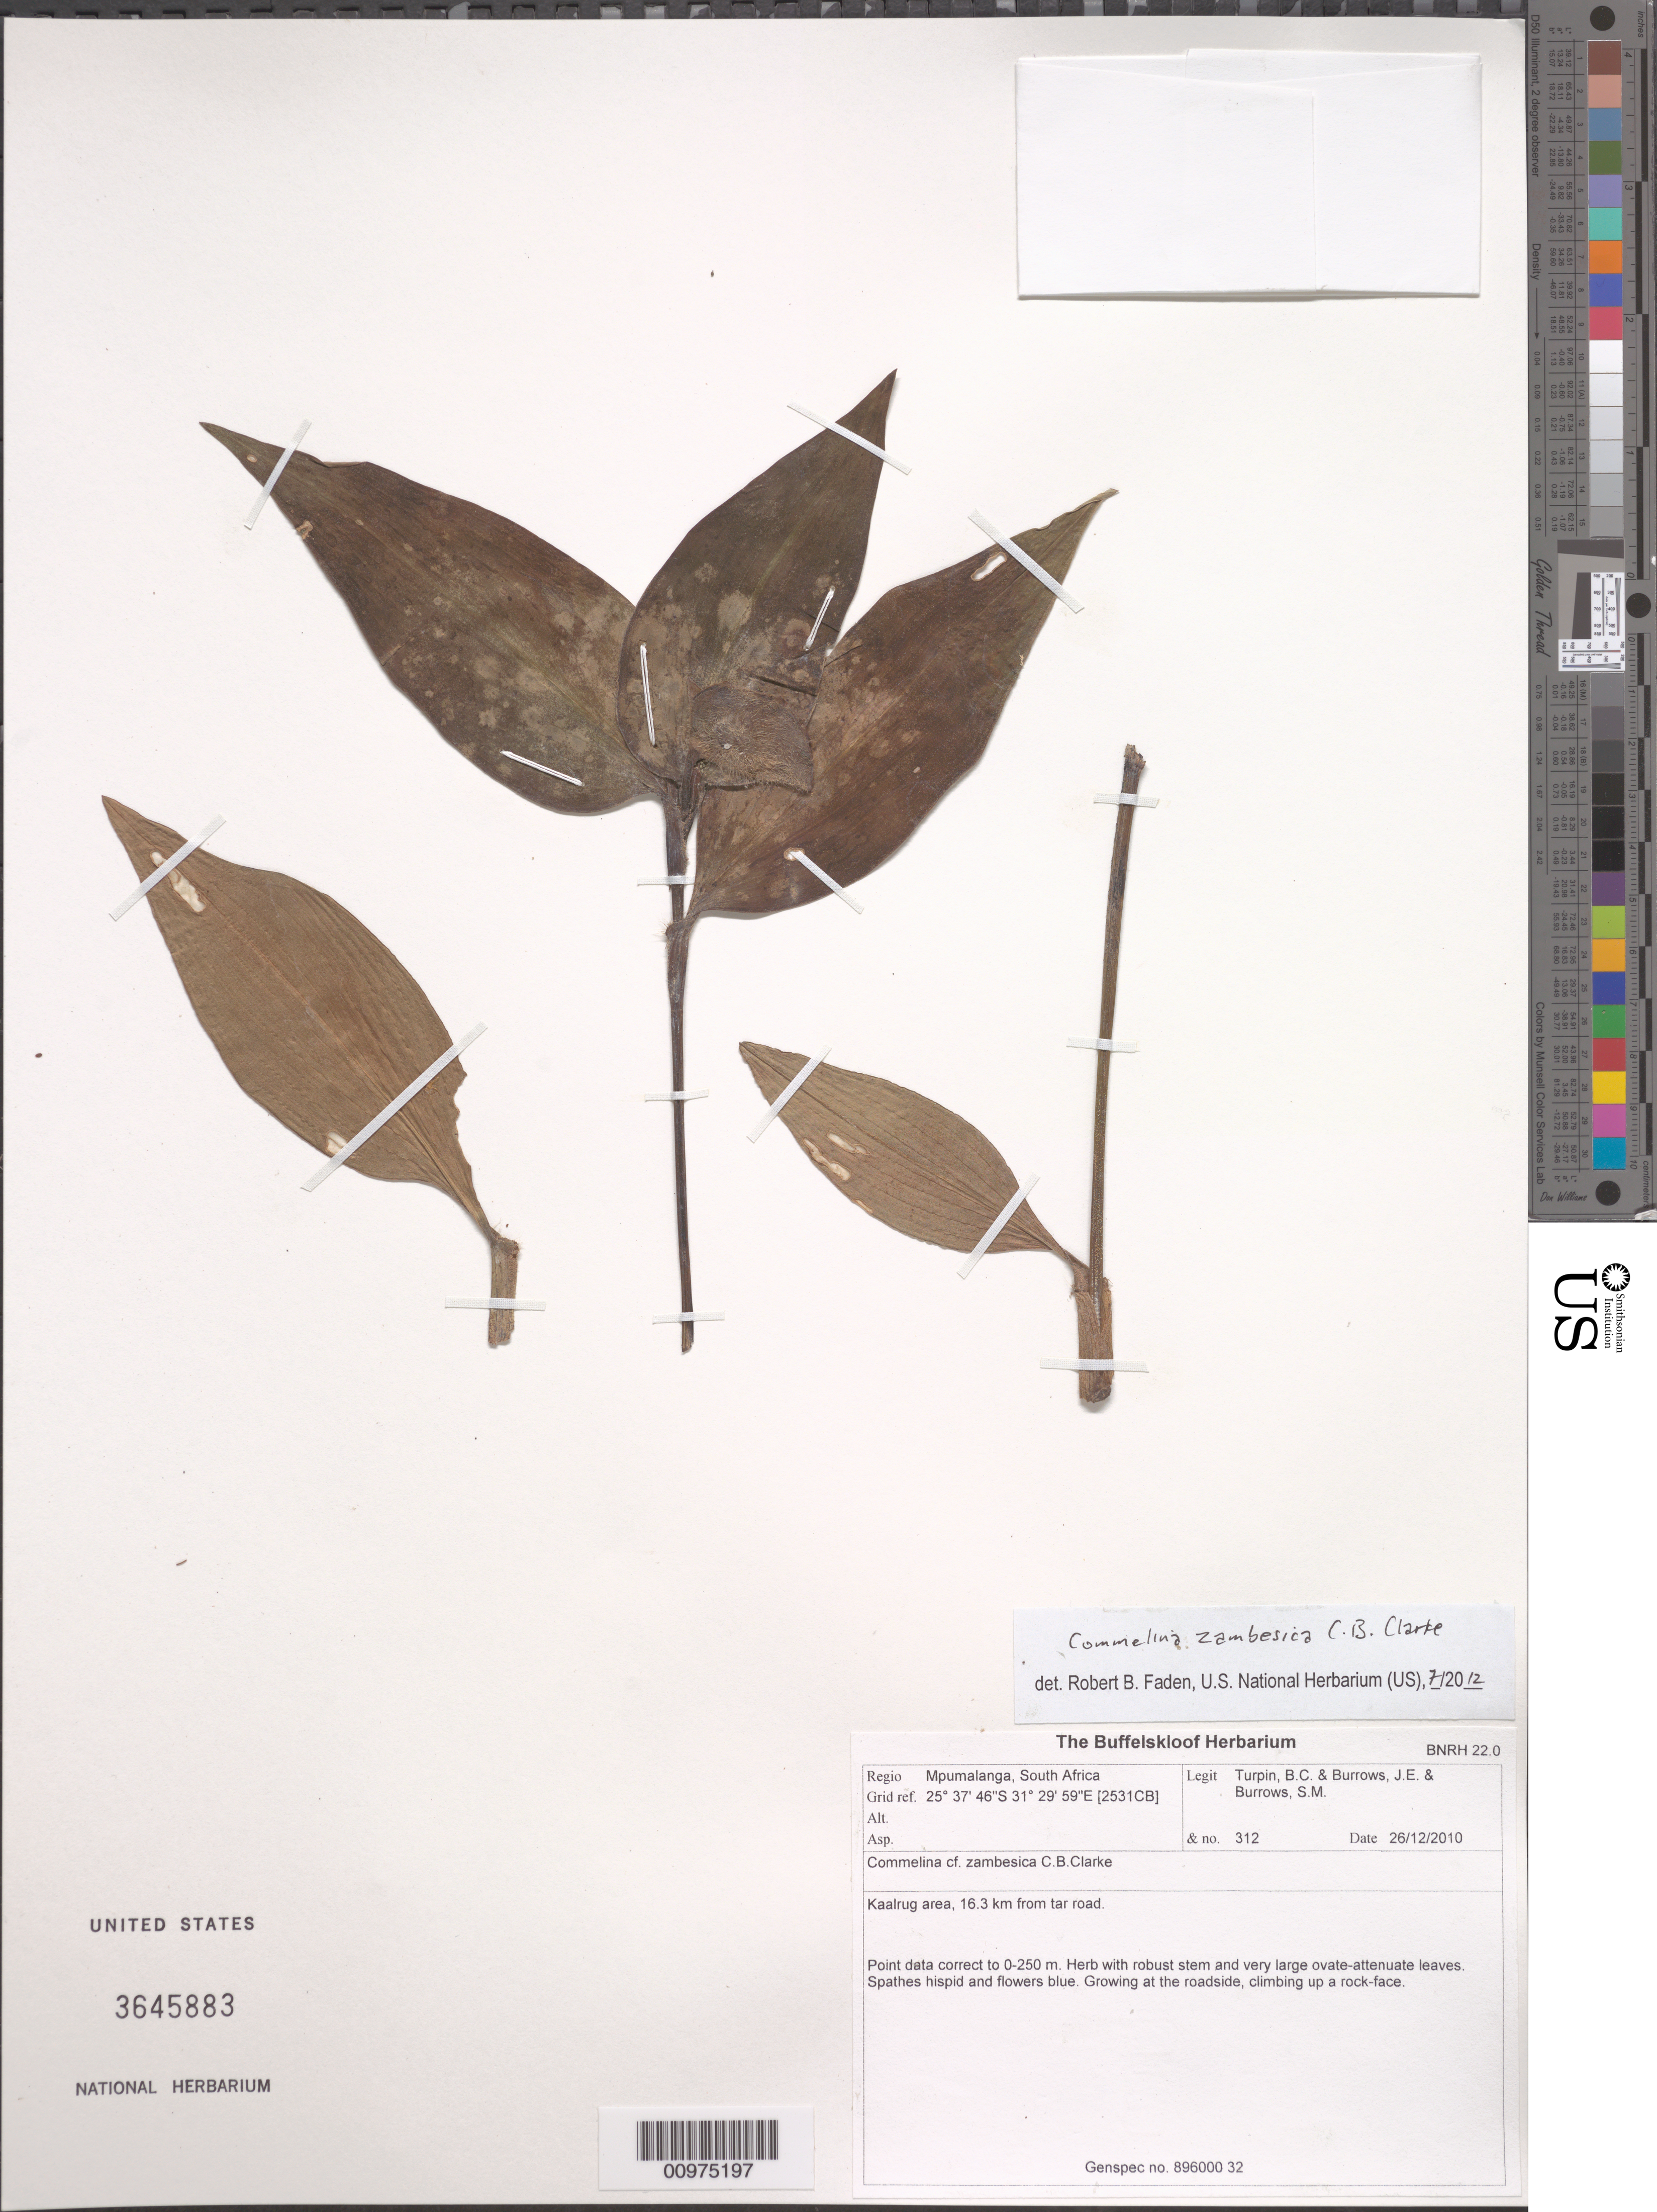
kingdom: Plantae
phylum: Tracheophyta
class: Liliopsida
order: Commelinales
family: Commelinaceae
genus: Commelina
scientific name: Commelina zambesica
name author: C.B. Clarke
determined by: Faden, Robert B., (US), Smithsonian Institution - National Museum of Natural History (UNITED STATES)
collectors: B. C. Turpin et al.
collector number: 312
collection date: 2010-12-26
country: South Africa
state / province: Mpumalanga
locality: Kaalrug area, 16.3 km from tar road.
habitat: Growing at the roadside, climbing up a rock-face.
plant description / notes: Point data correct to 0-250 m. Genspec no. 896000 32. 2531CB. BNRH22.0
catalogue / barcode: US 3645883